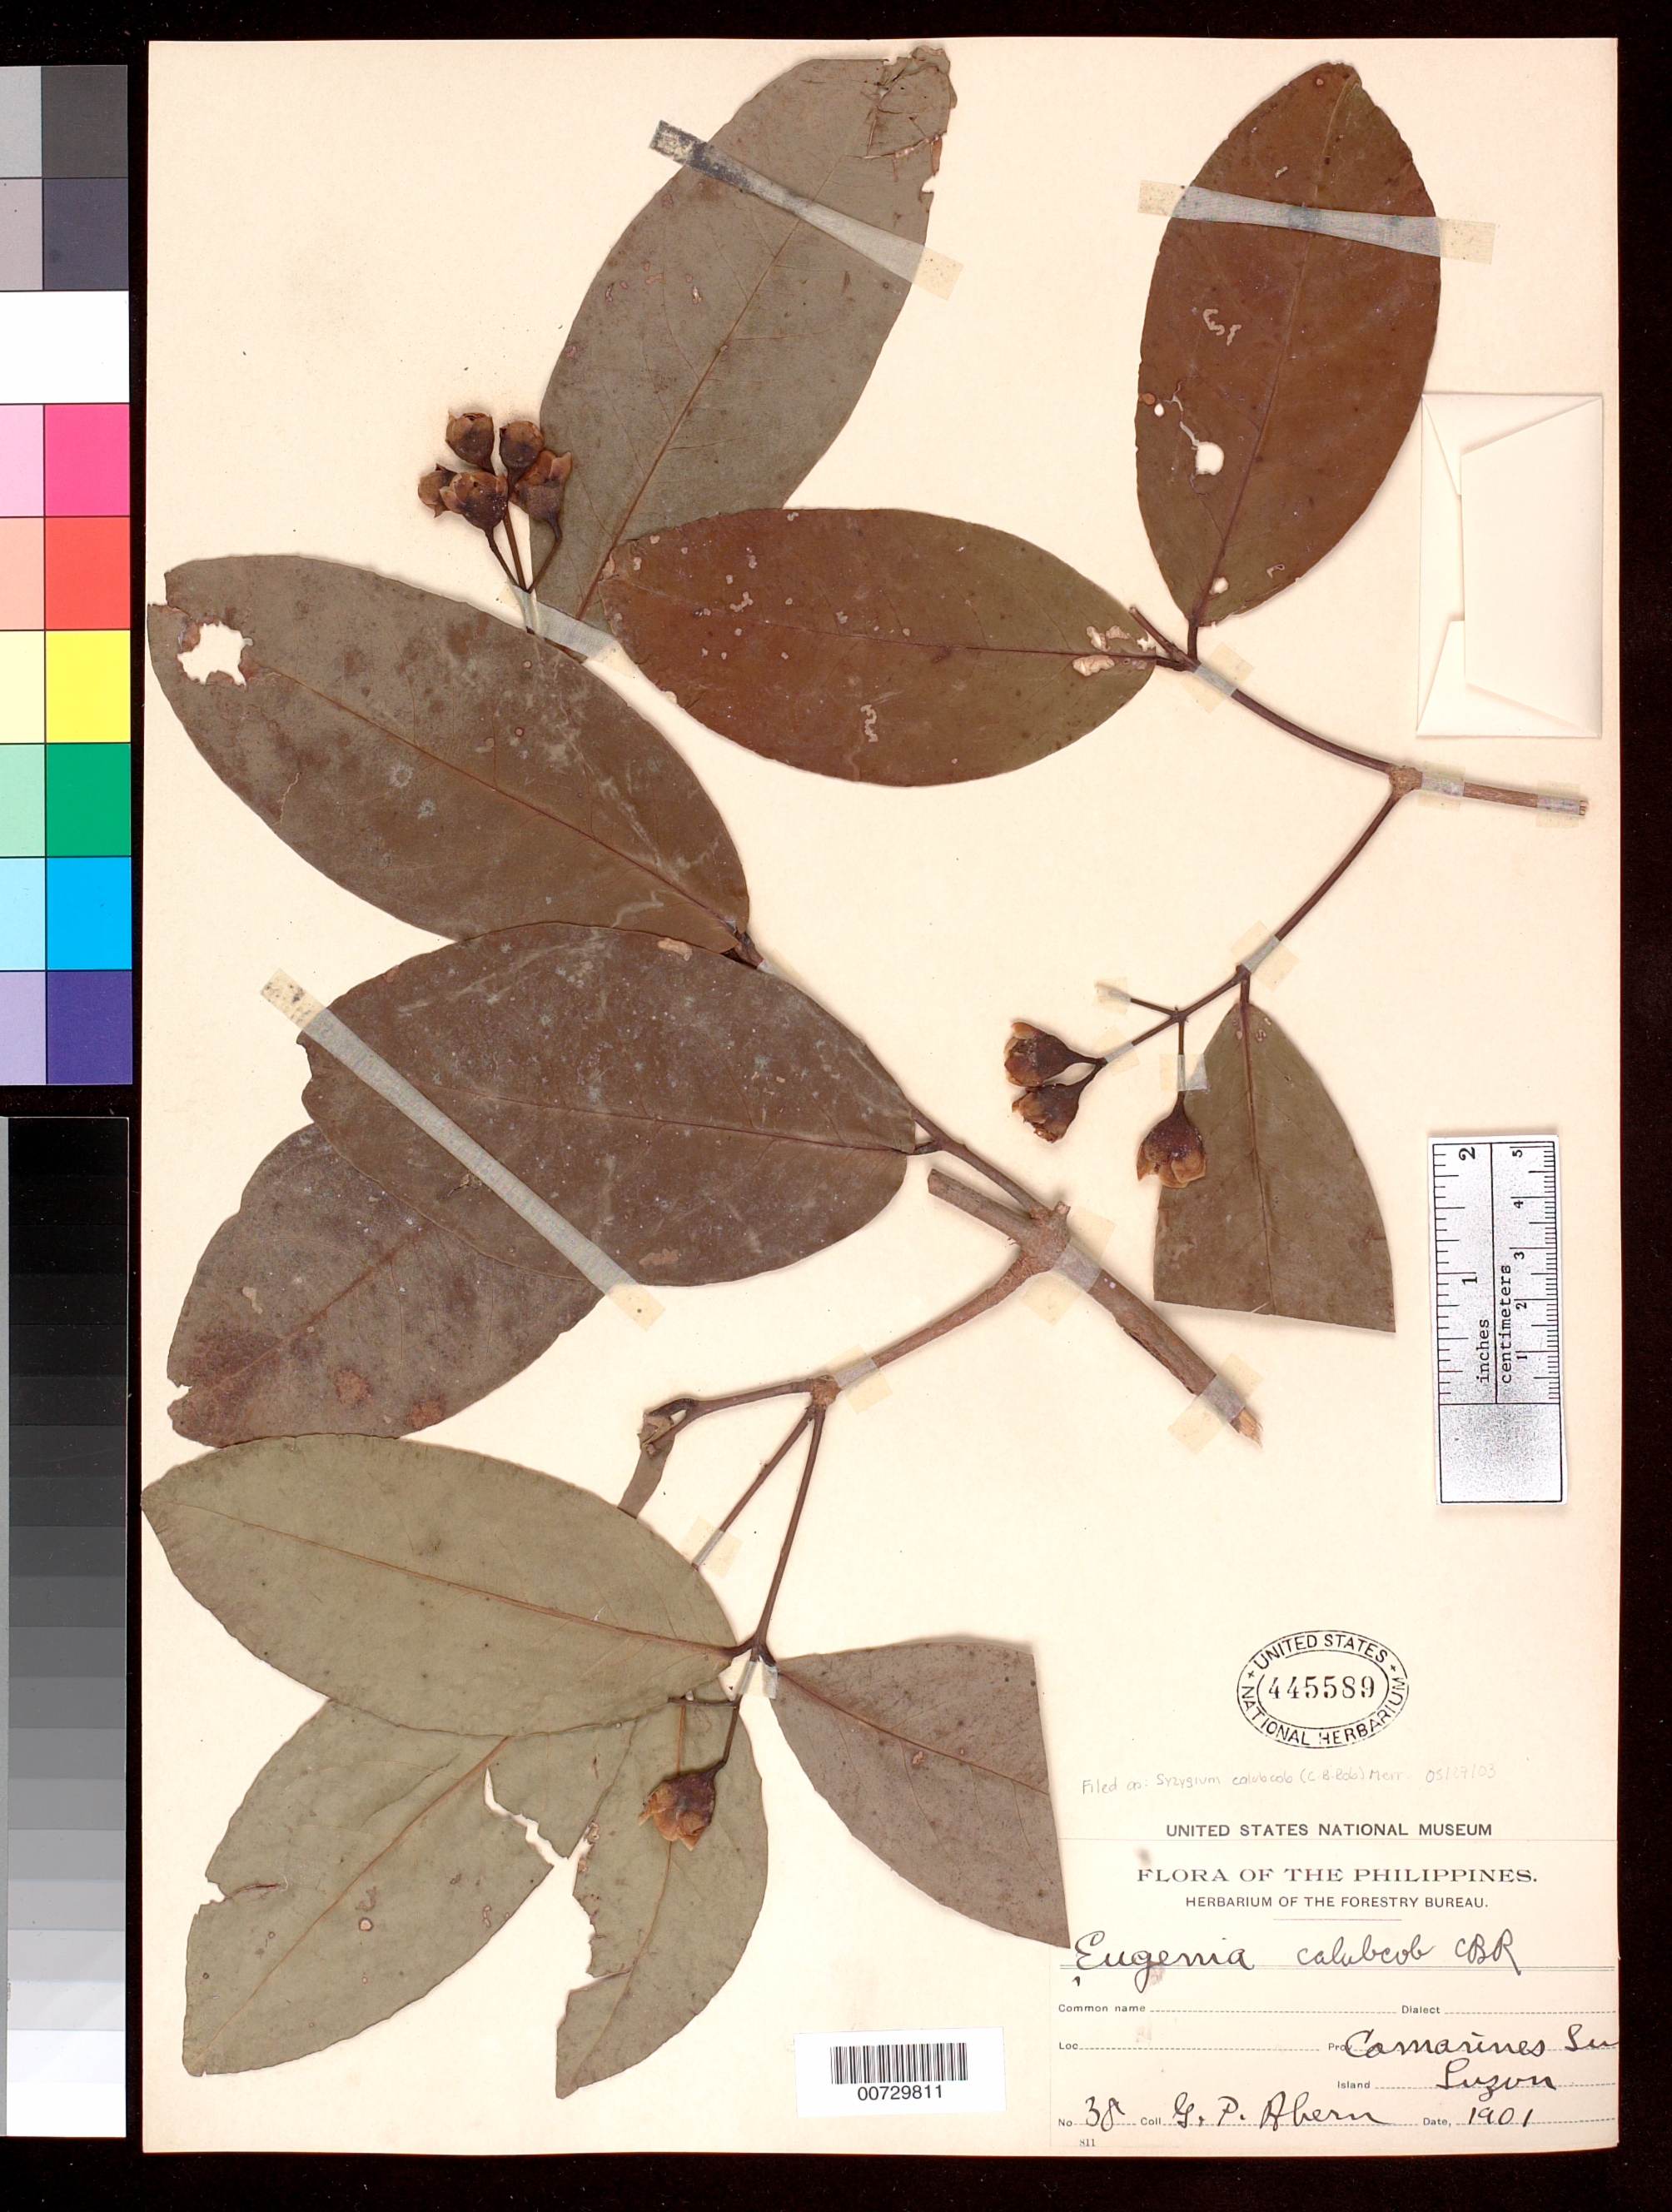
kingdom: Plantae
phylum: Tracheophyta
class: Magnoliopsida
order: Myrtales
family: Myrtaceae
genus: Syzygium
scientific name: Syzygium calubcob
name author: (C.B. Rob.) Merr.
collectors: G. Ahern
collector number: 38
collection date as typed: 1902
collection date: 1902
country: Philippines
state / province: Bicol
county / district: Camarines Sur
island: Luzon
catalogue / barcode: US 445589